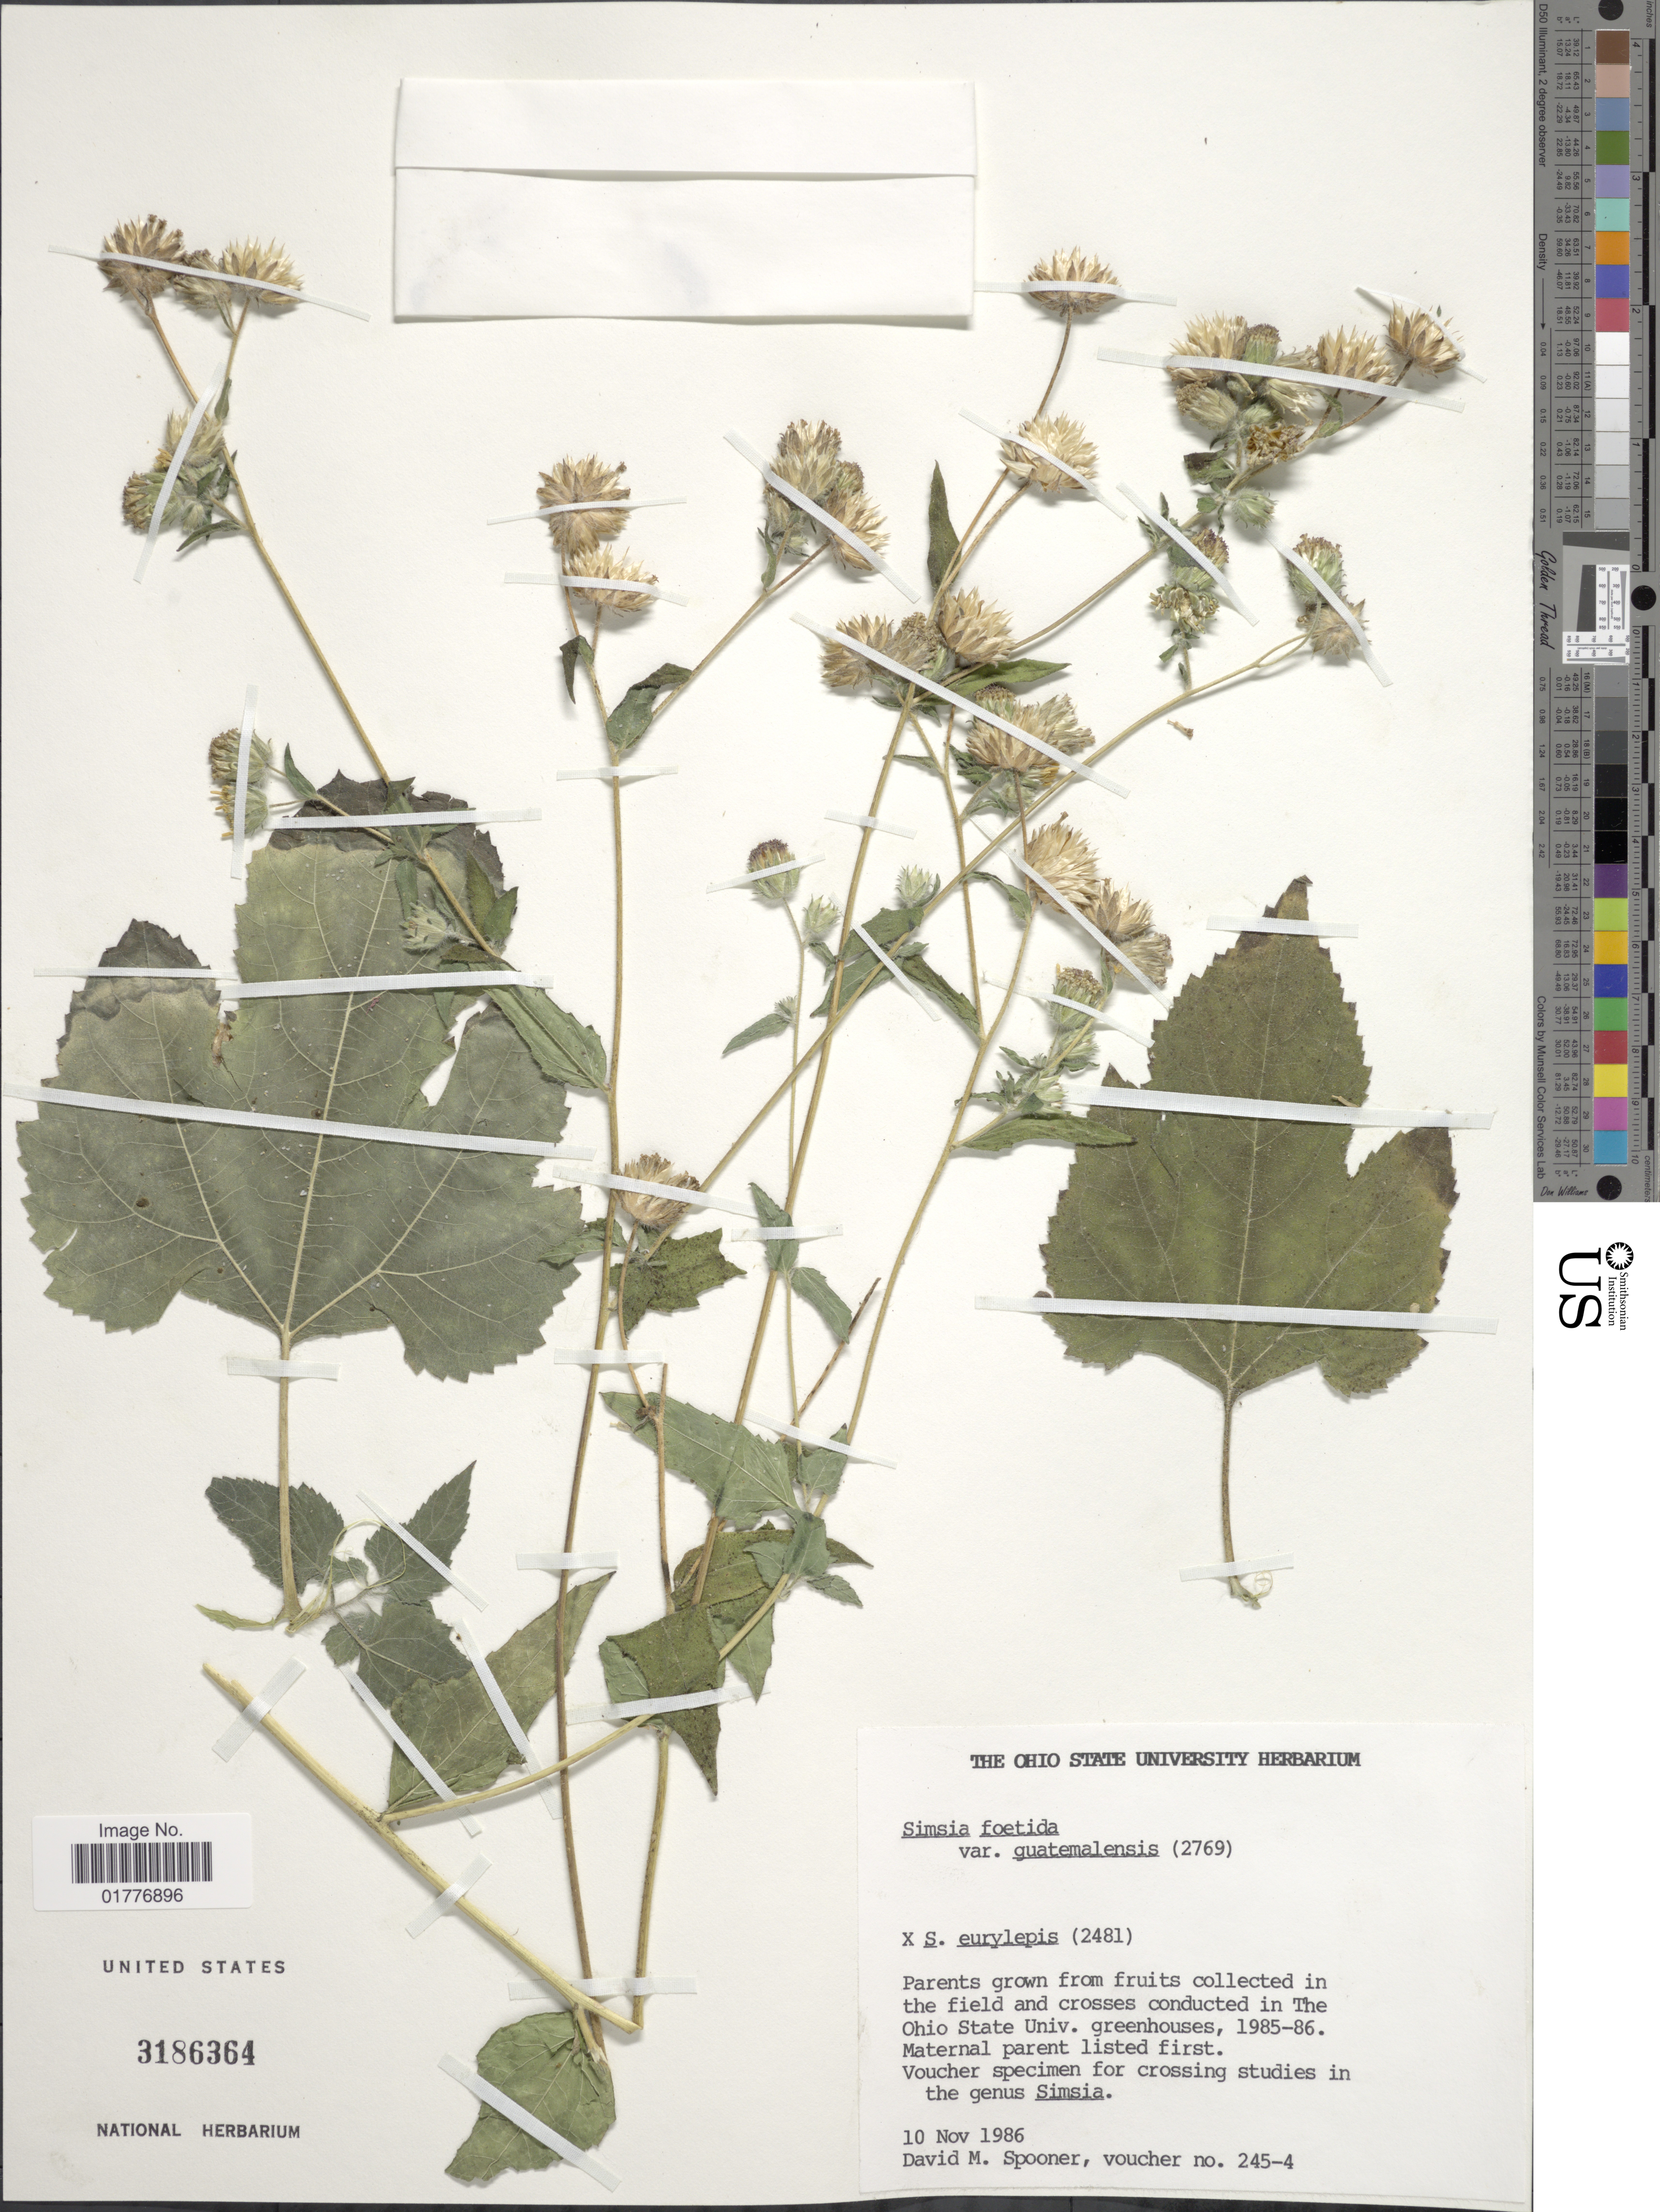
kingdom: Plantae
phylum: Tracheophyta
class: Magnoliopsida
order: Asterales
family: Asteraceae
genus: Simsia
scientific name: Simsia foetida var. foetida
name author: (Cav.) S.F. Blake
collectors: D. Spooner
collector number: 245-4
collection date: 1986-11-10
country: United States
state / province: Ohio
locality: In the field and crosses conducted in The Ohio State Univ. greenhouses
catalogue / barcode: US 3186364